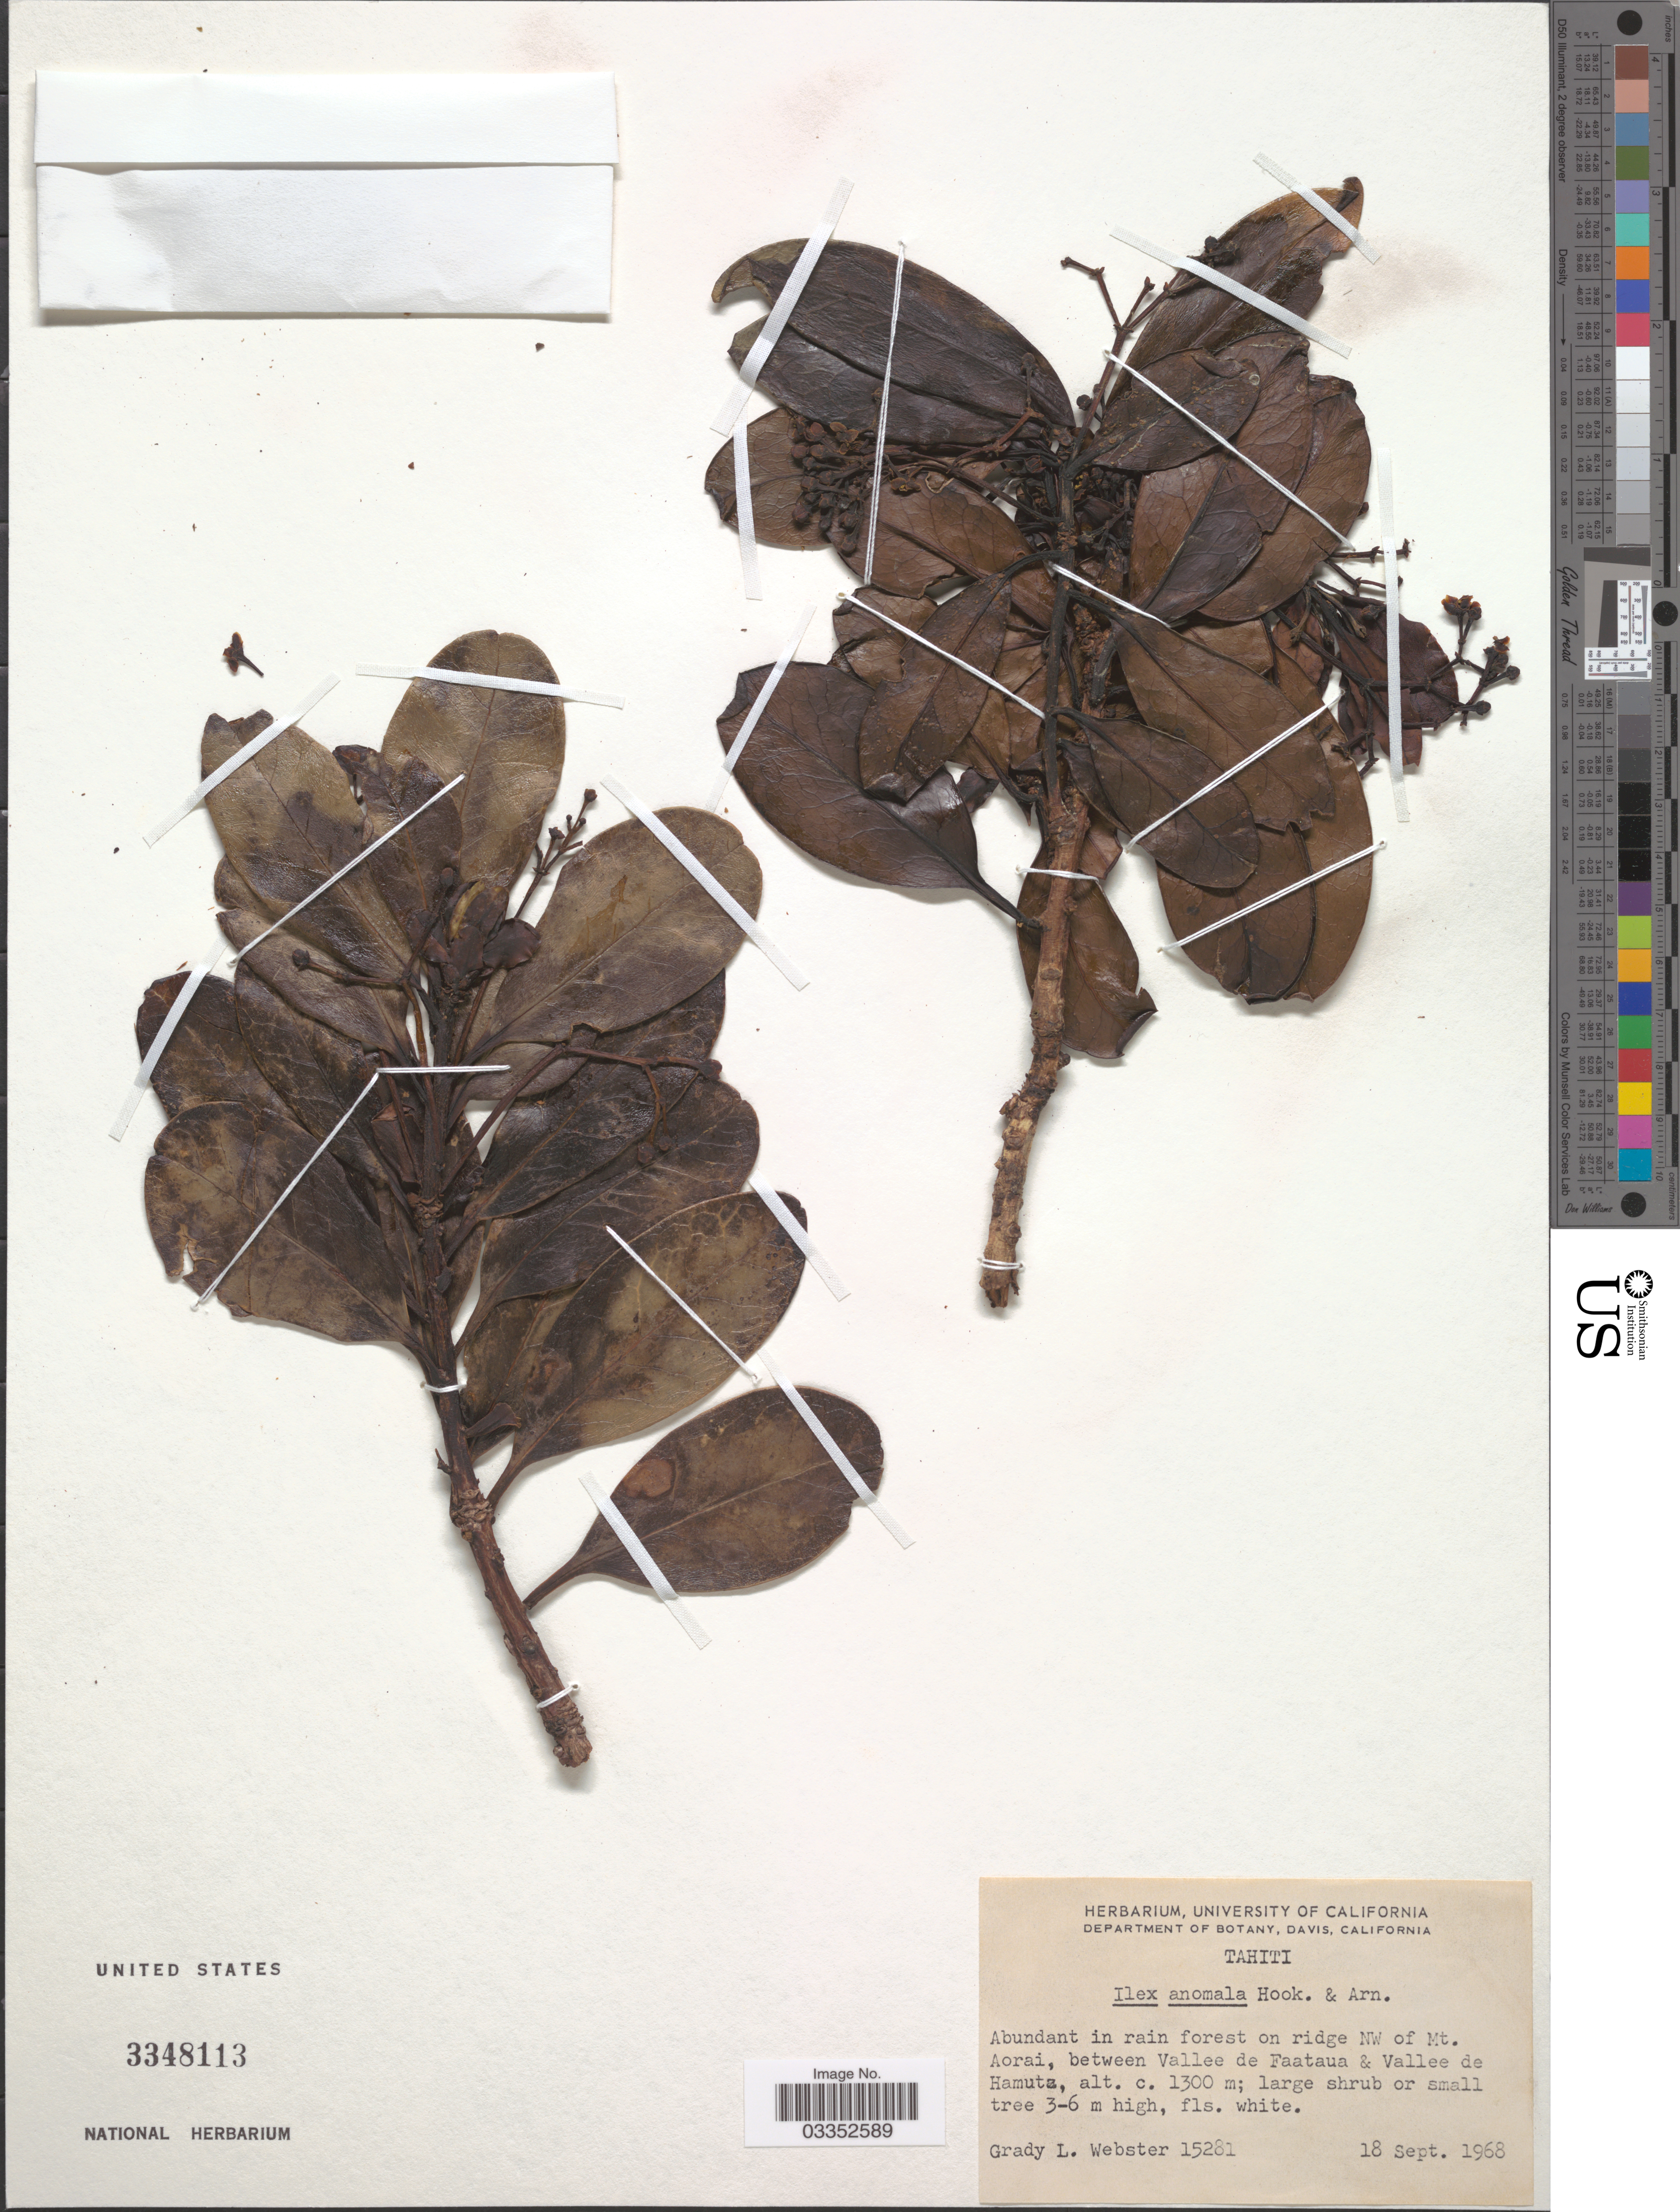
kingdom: Plantae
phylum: Tracheophyta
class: Magnoliopsida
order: Aquifoliales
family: Aquifoliaceae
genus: Ilex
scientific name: Ilex anomala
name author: Hook. & Arn.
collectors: G. L. Webster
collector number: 15281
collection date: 1968-09-18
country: French Polynesia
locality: Tahiti. Abundant in rain forest on ridge NW of Mt. Aorai, between Vallee de Faataua & Vallee de Hamutz.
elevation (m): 1300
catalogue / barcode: US 3348113